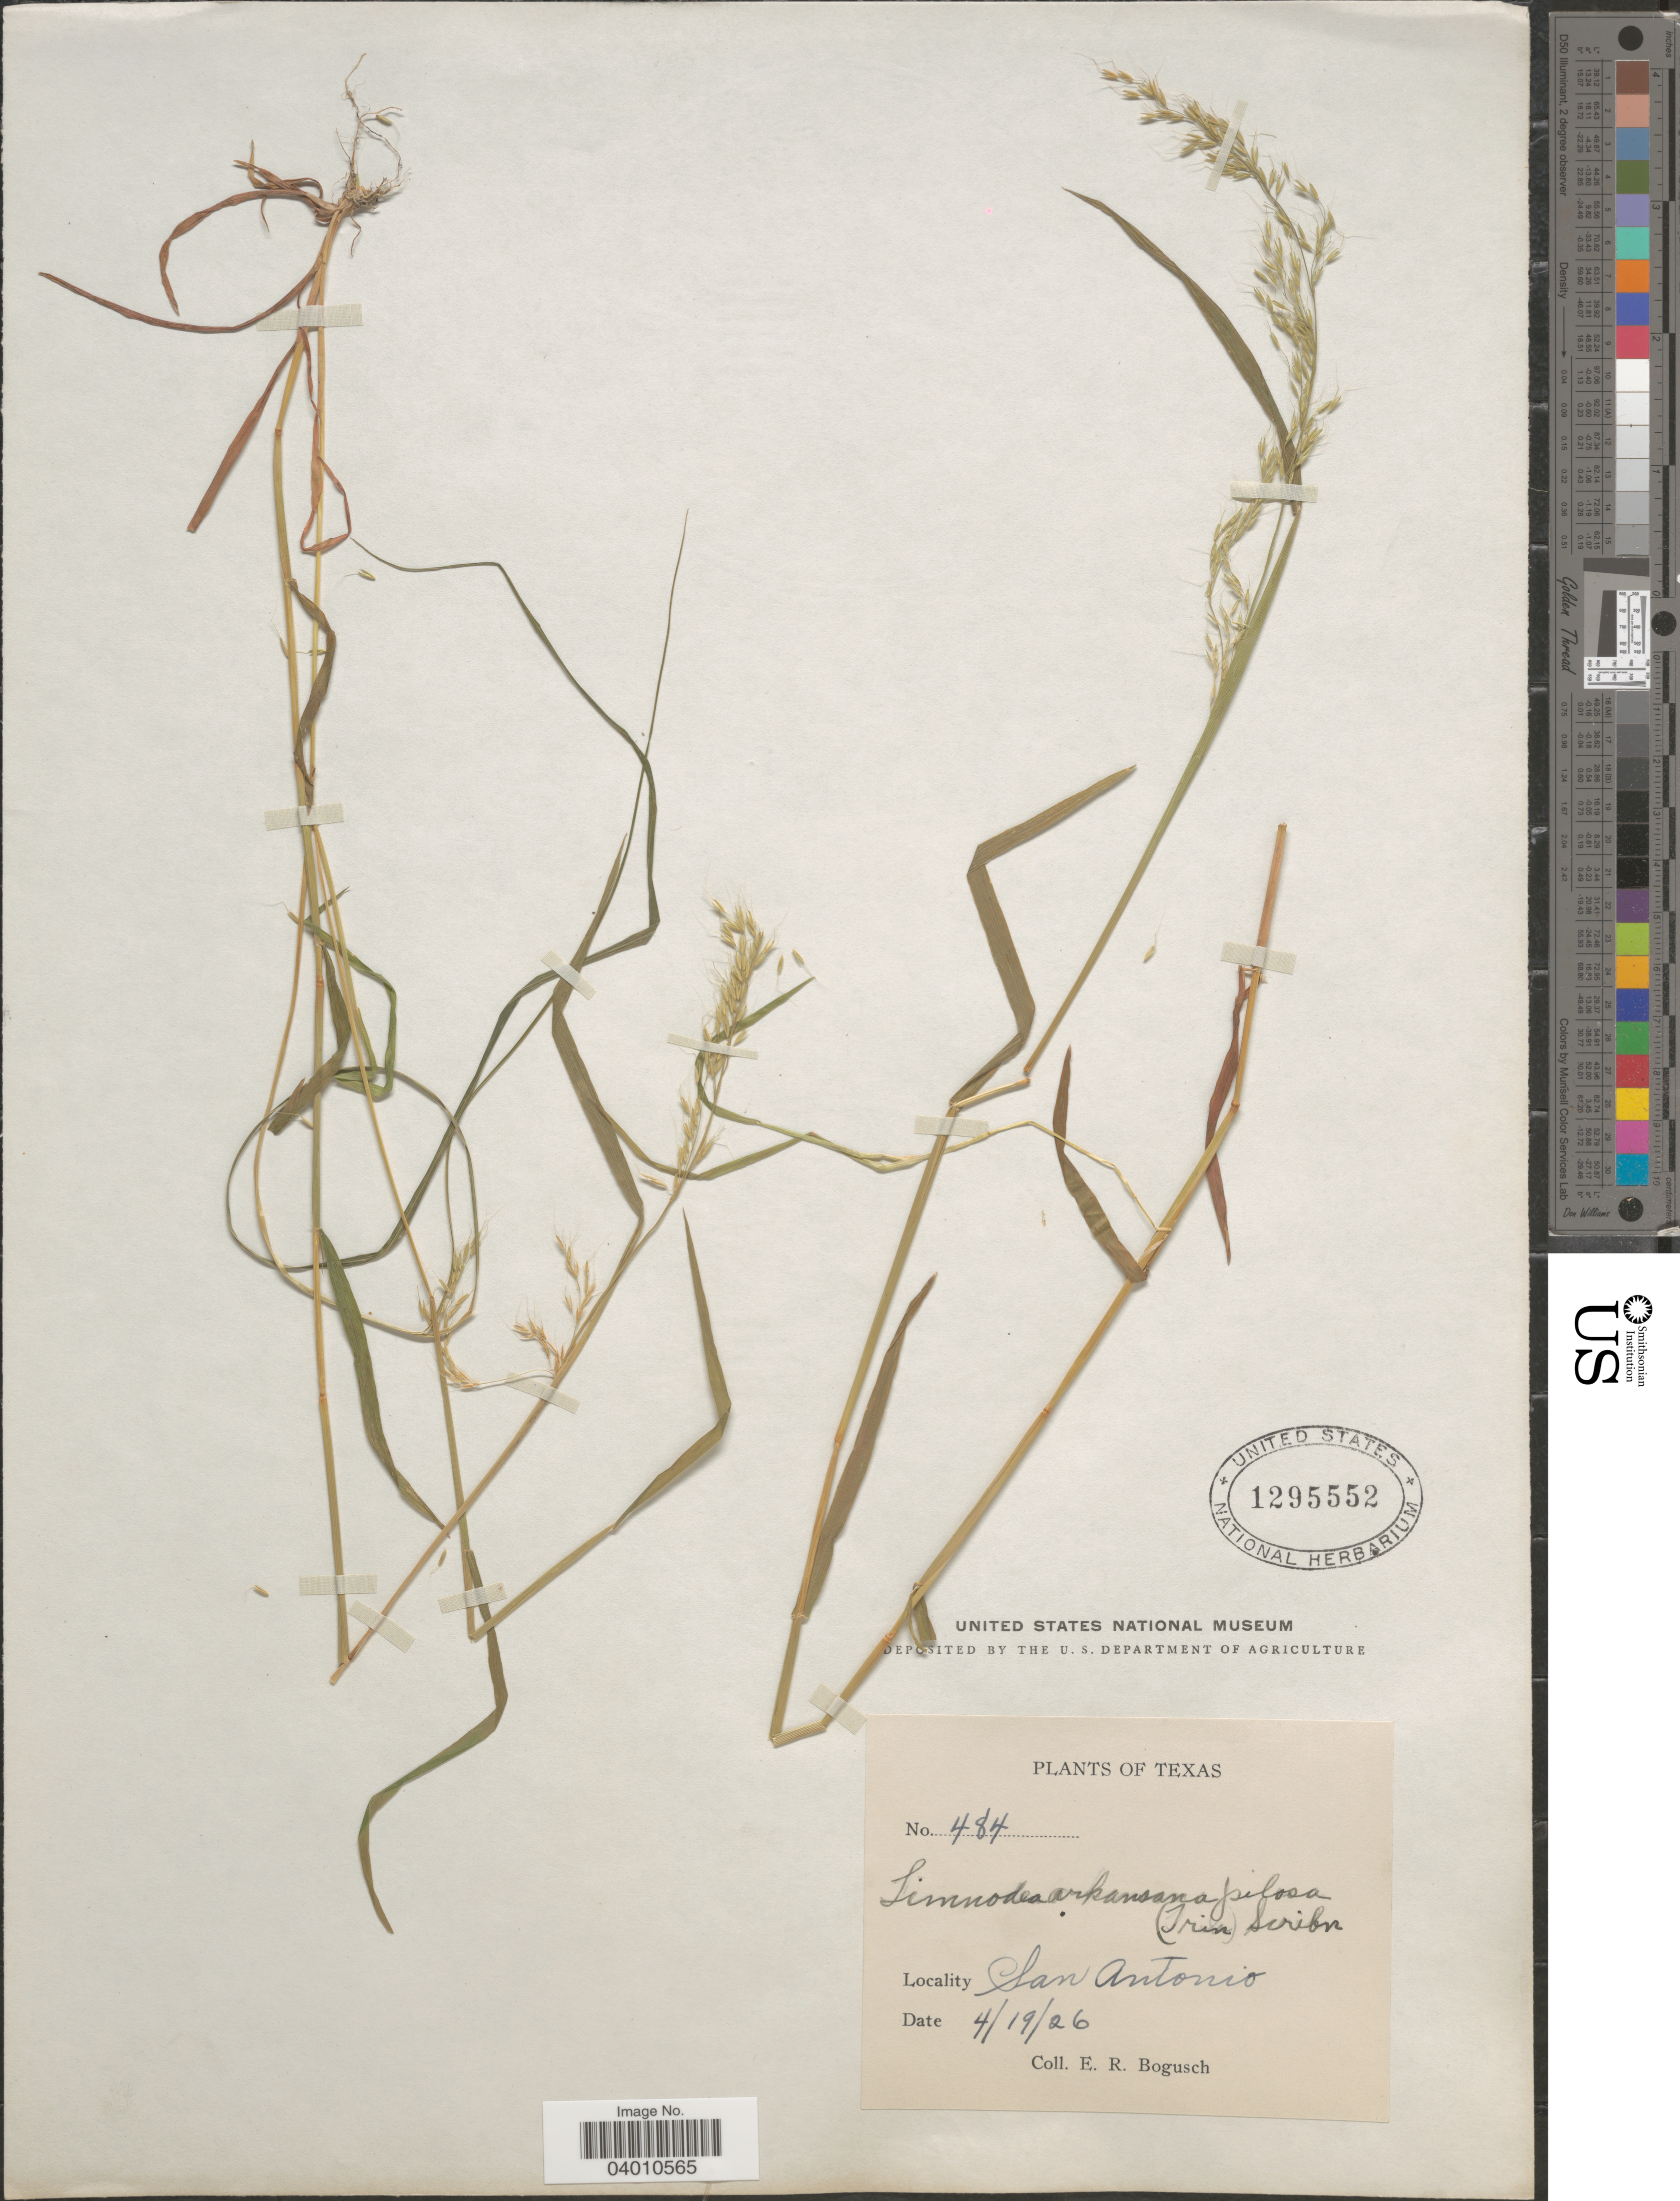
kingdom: Plantae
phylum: Tracheophyta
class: Liliopsida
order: Poales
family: Poaceae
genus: Limnodea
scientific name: Limnodea arkansana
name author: (Nutt.) L.H. Dewey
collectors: E. Bogusch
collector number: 484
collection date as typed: Transcribed d/m/y: 19/4/26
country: United States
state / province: Texas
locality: San Antonio.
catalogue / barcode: US 1295552